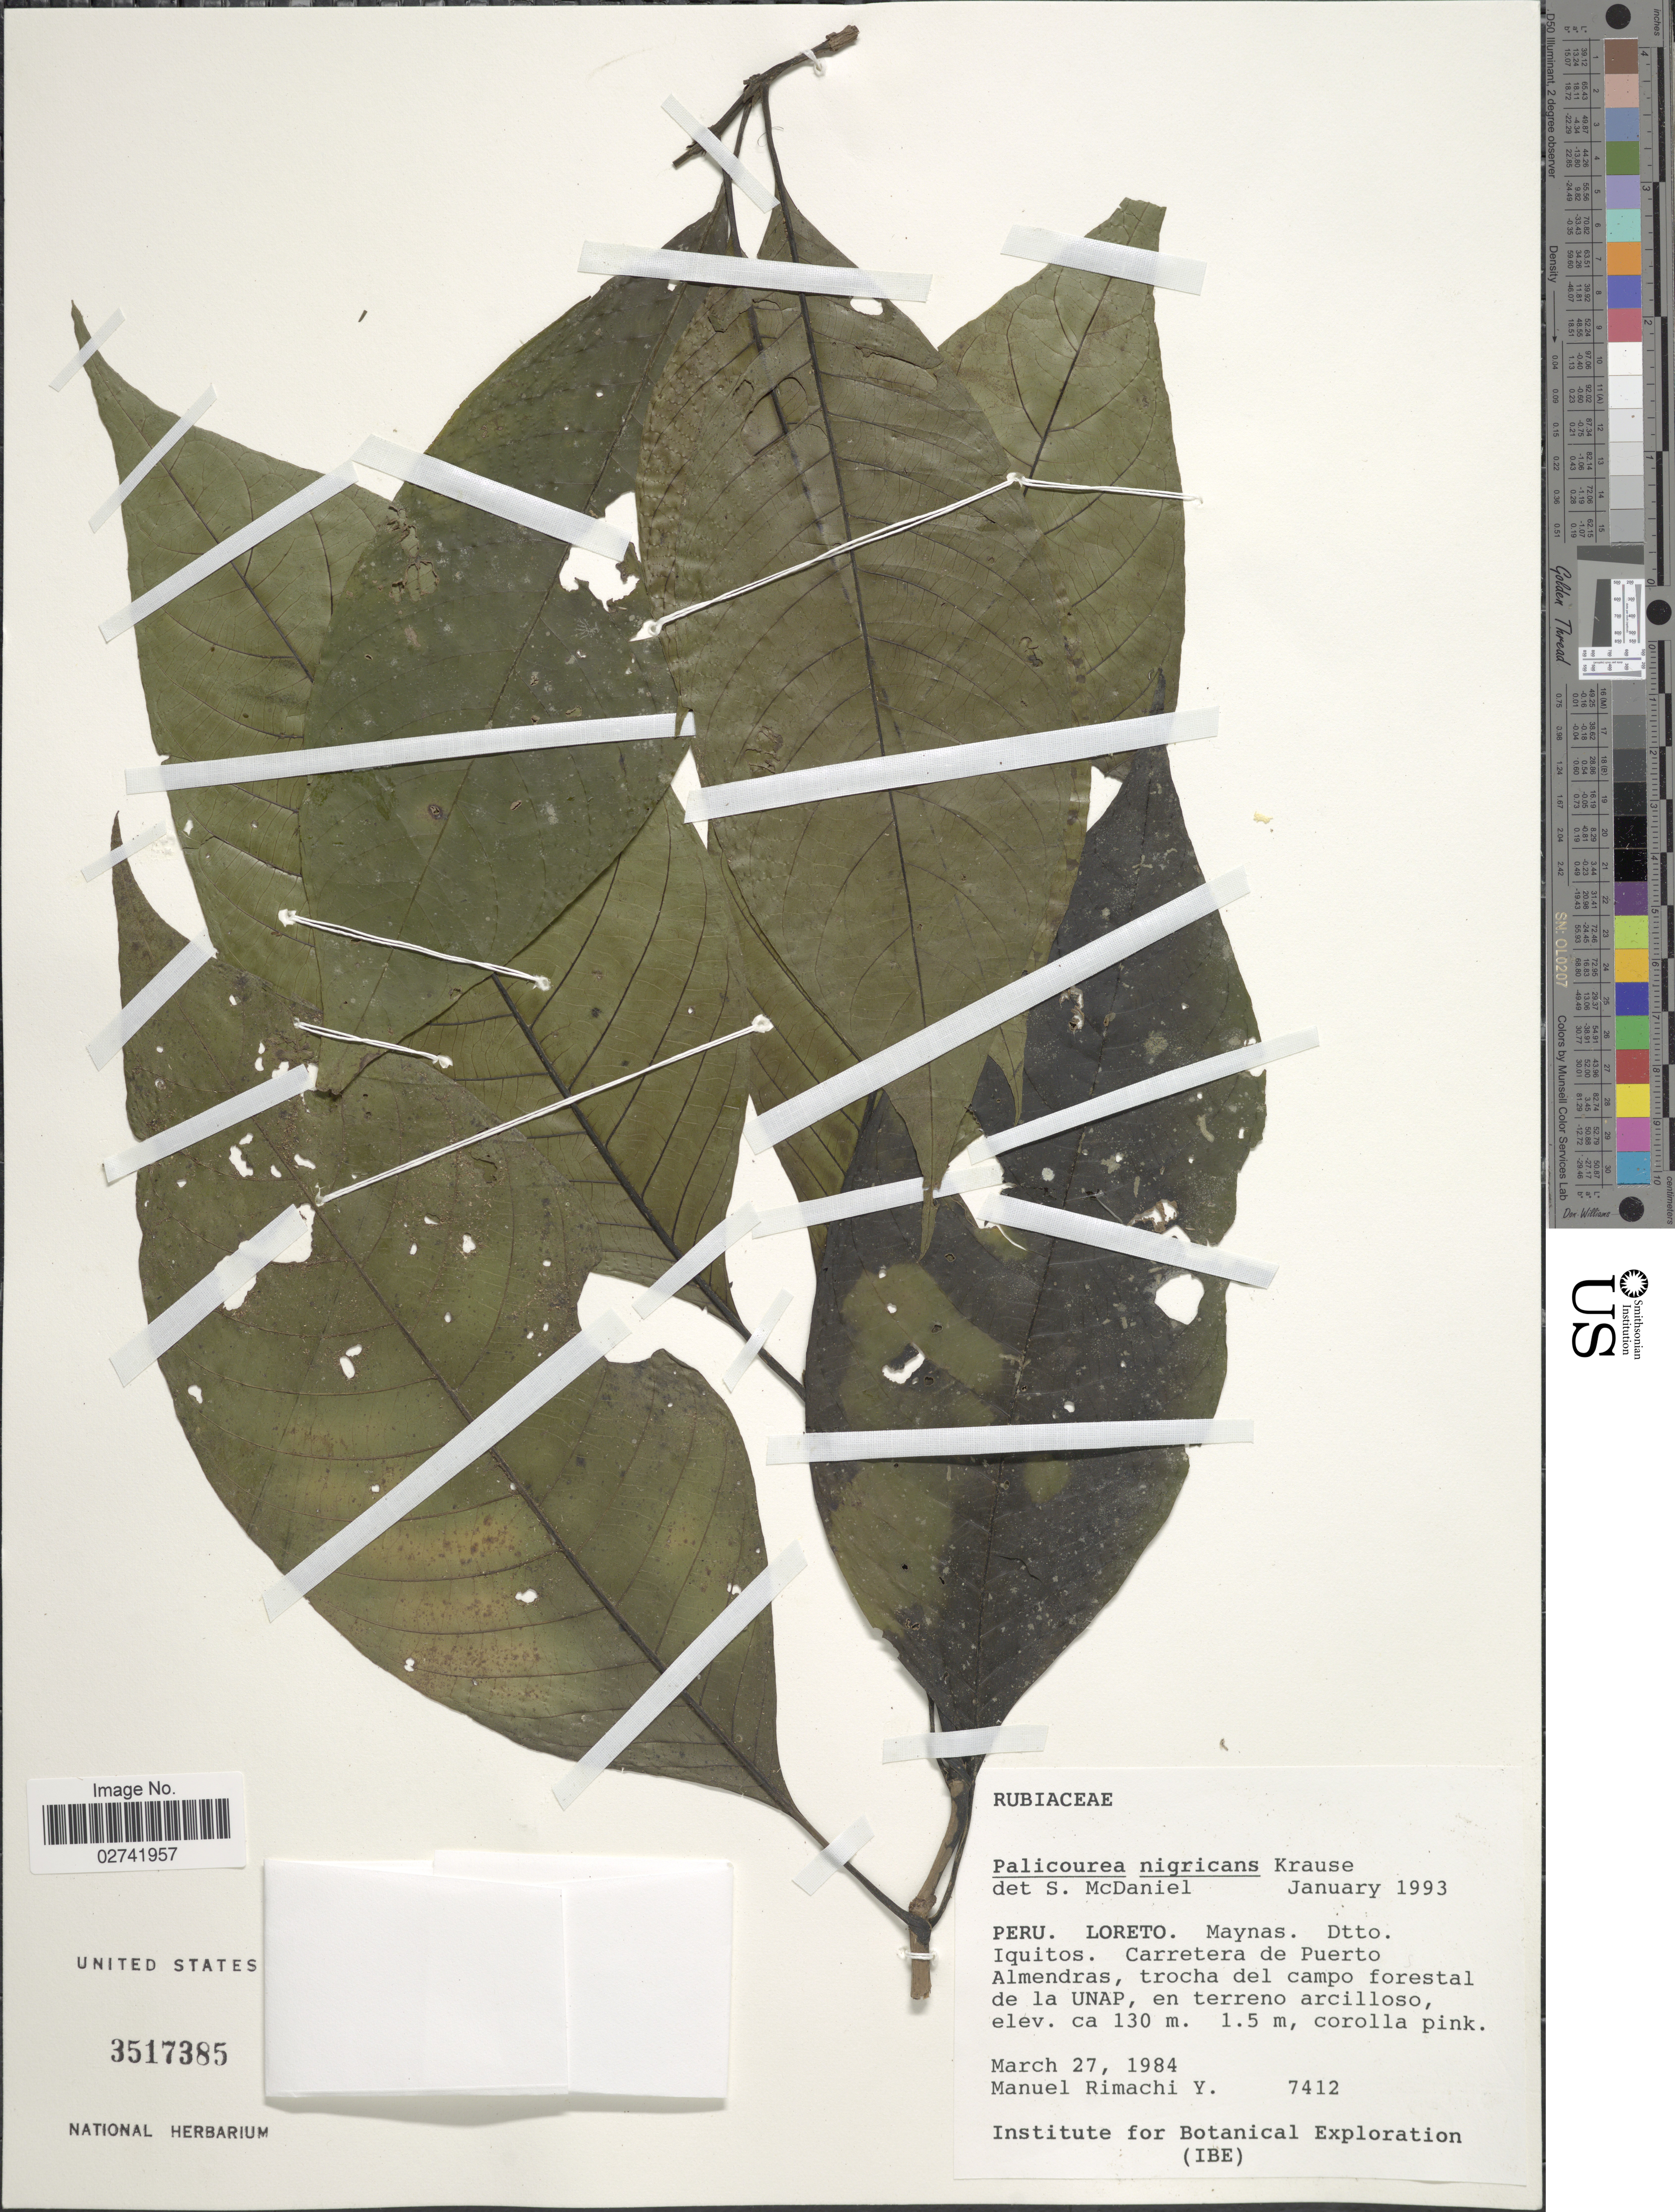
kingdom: Plantae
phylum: Tracheophyta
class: Magnoliopsida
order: Gentianales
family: Rubiaceae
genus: Palicourea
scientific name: Palicourea nigricans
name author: Krause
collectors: M. Rimachi Y.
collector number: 7412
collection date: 1984-03-27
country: Peru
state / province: Loreto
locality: Maynas. Dtto. Iquitos. carretera de Puerto Almendras. trocha del campo forestal de la UNAP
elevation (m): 130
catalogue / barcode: US 3517385